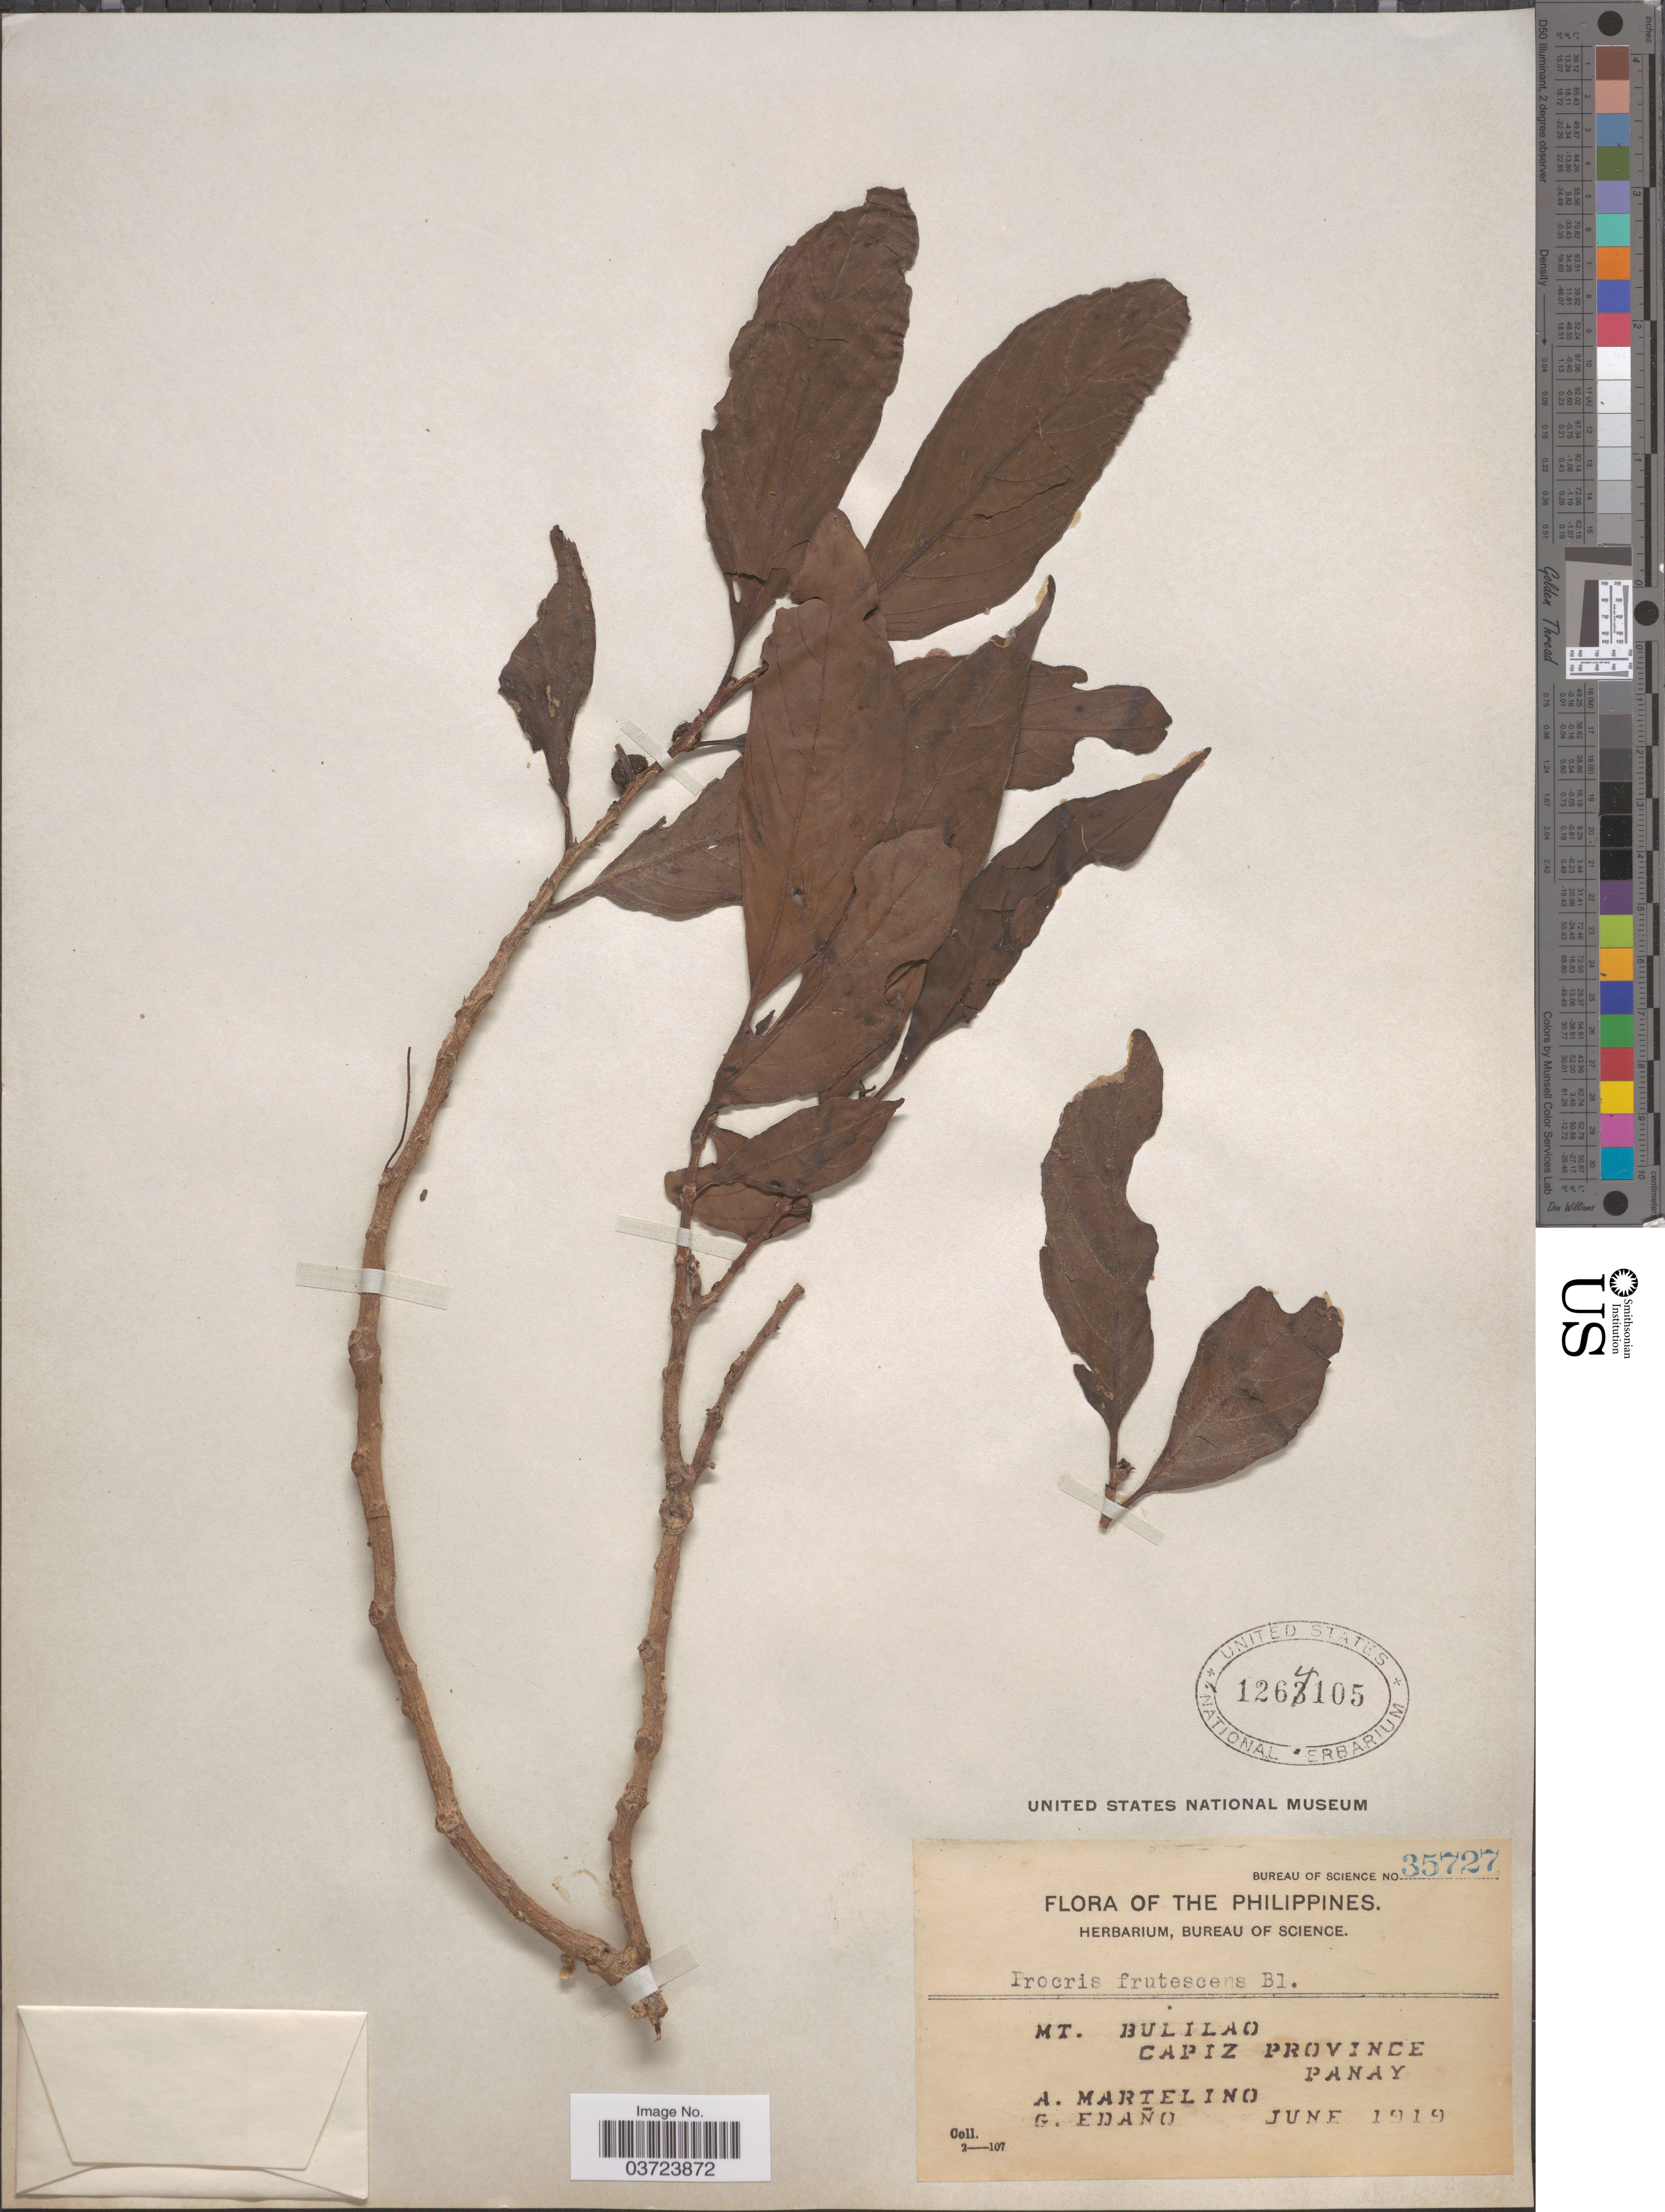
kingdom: Plantae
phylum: Tracheophyta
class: Magnoliopsida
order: Rosales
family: Urticaceae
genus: Procris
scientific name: Procris frutescens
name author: Blume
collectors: A. Martelino & G. Edaño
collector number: Bureau of Science 35727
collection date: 1919-06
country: Philippines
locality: Mt. Bulilao, Capiz Province, Panay.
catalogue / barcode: US 1264105